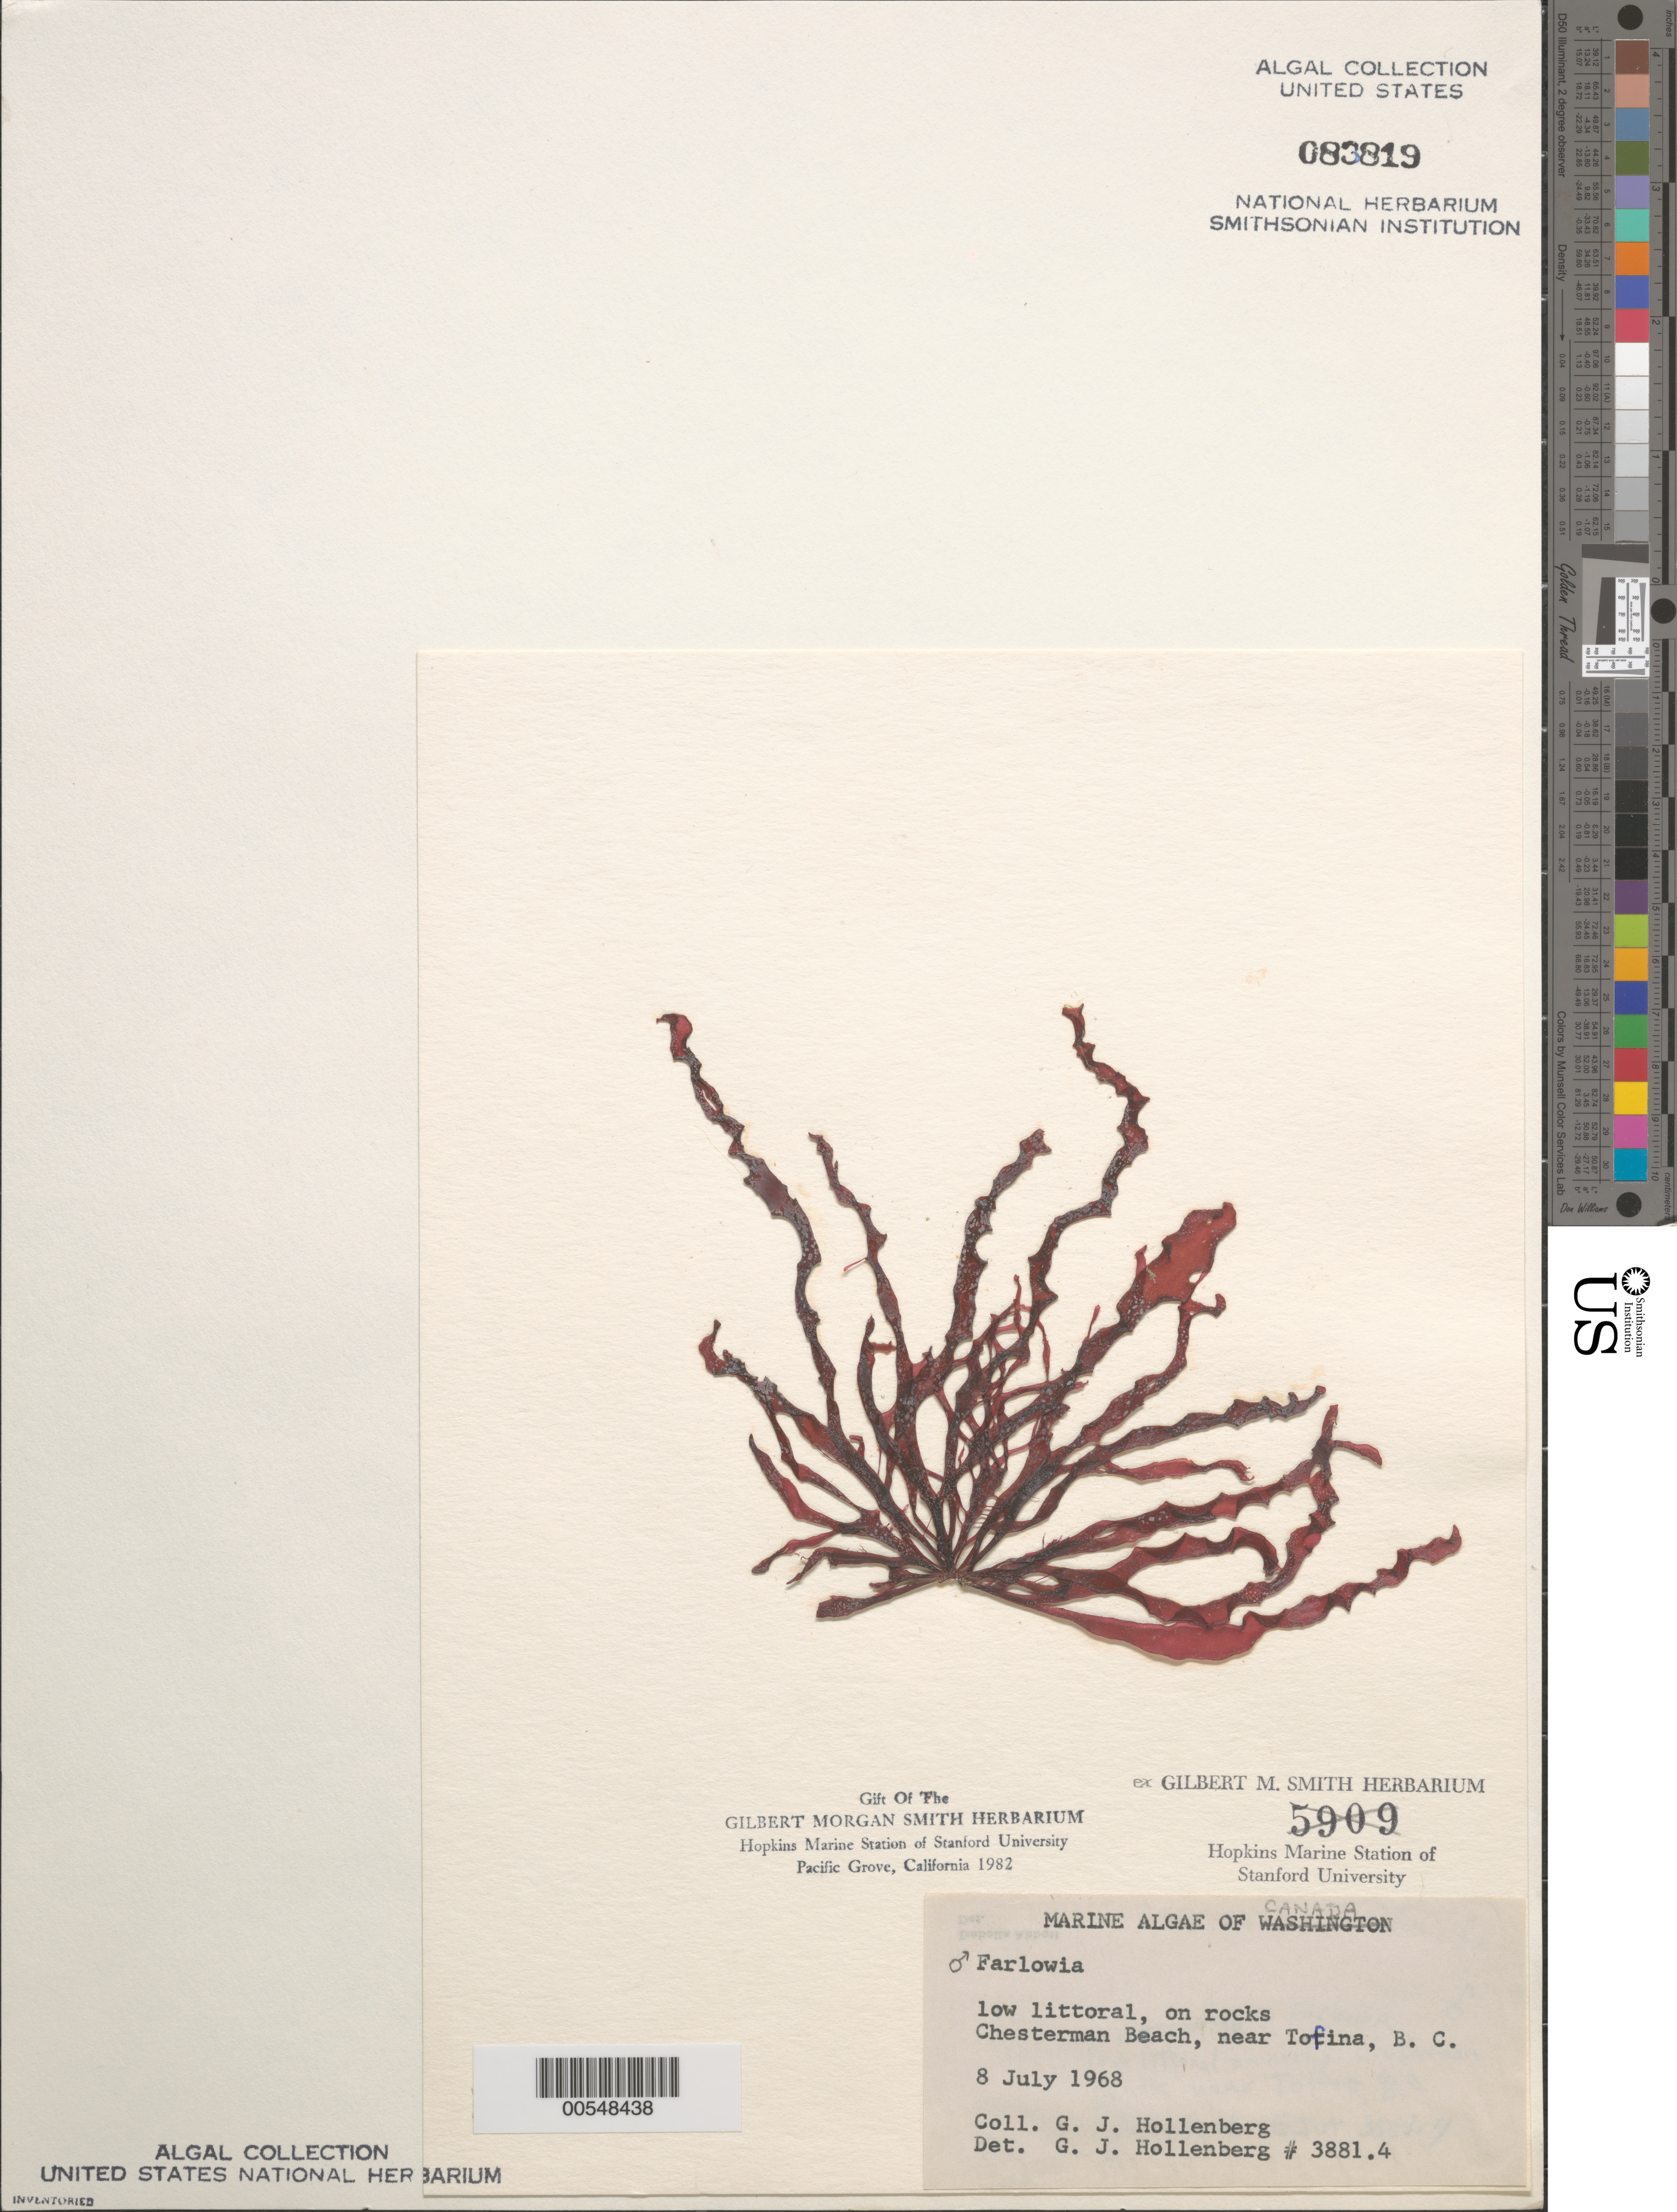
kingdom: Plantae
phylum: Rhodophyta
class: Florideophyceae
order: Gigartinales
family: Dumontiaceae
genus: Farlowia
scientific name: Farlowia sp.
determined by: Hollenberg, George J.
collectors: G. Hollenberg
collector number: GJH 3881.4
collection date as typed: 08 Jul 1968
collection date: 1968-07-08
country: Canada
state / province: British Columbia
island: Vancouver Island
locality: Chesterman Beach, near Tofino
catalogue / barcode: US 83819